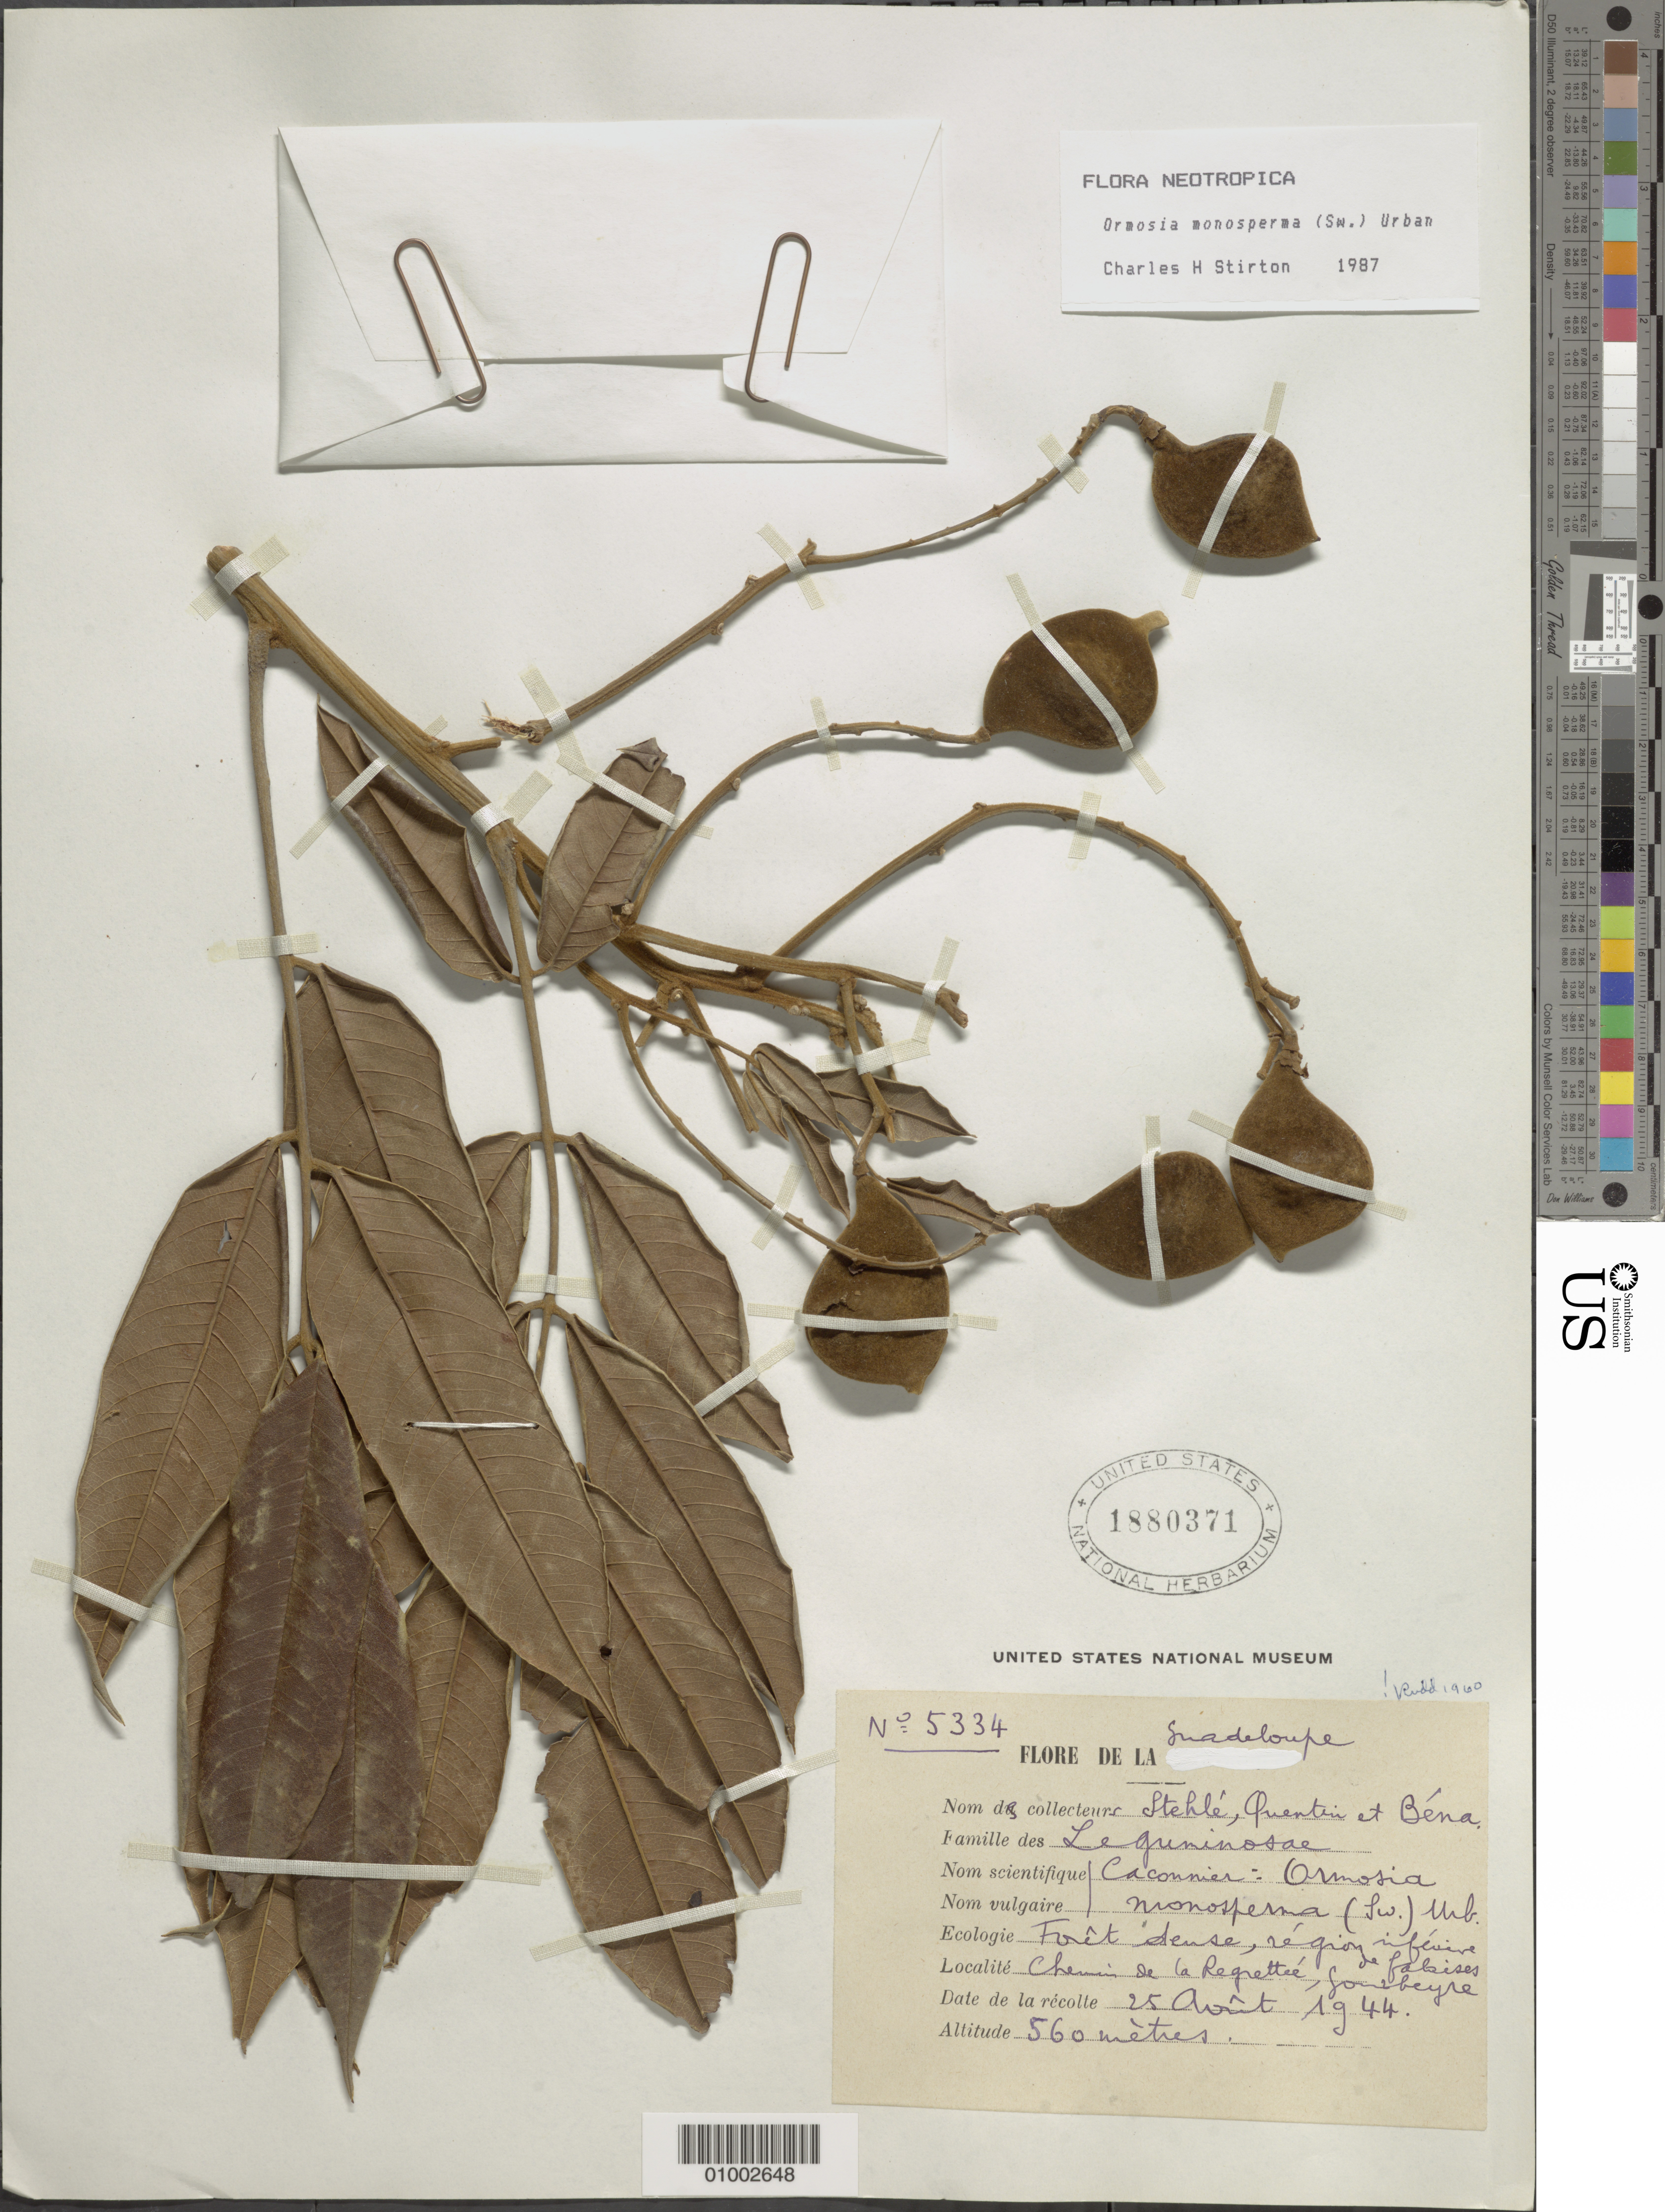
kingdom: Plantae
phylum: Tracheophyta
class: Magnoliopsida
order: Fabales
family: Fabaceae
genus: Ormosia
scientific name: Ormosia monosperma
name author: (Sw.) Urb.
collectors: H. Stehlé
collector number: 5334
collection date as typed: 25 Aug 1944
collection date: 1944-08-25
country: Guadeloupe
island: Basse Terre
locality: Cheumin de la Regnettee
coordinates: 0 N, 0 E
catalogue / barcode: US 1880371